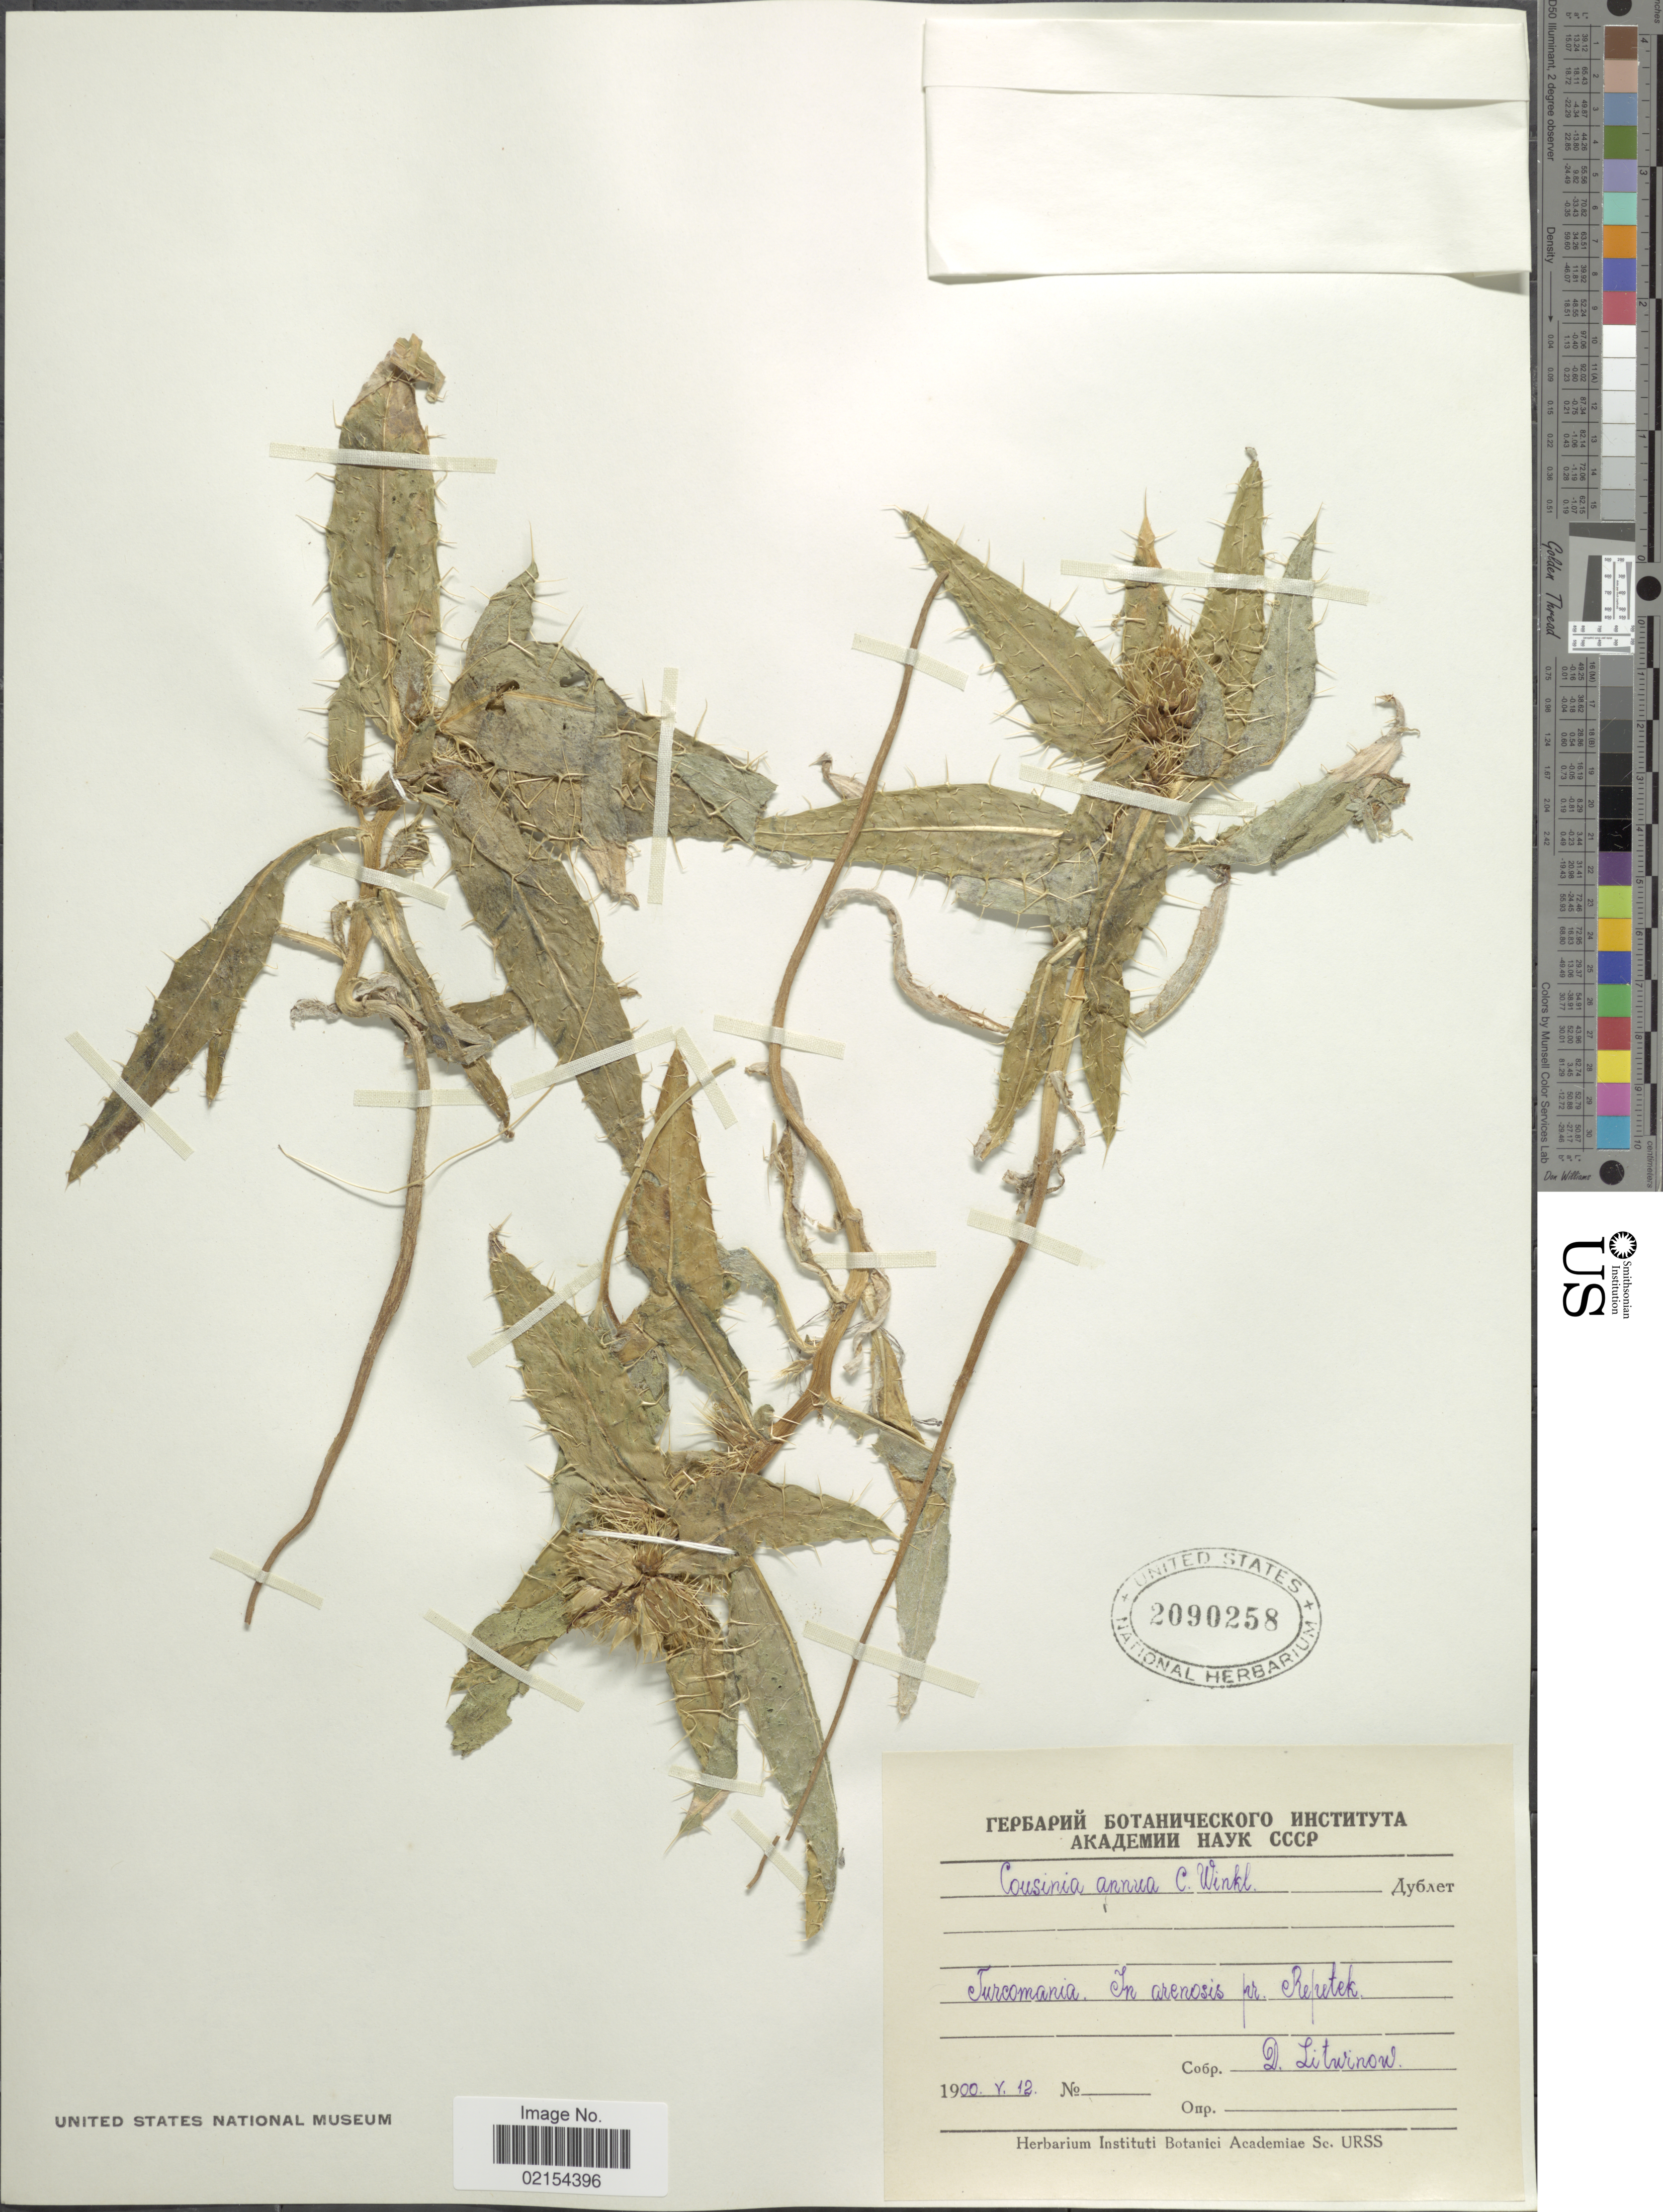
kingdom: Plantae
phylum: Tracheophyta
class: Magnoliopsida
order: Asterales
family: Asteraceae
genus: Lipskyella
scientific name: Lipskyella annua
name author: (C. Winkl.) Juz.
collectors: D. Litwinow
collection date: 1900-05-12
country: Turkmenistan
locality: Turcomania, In arenosis pr. Repetek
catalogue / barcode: US 2090258